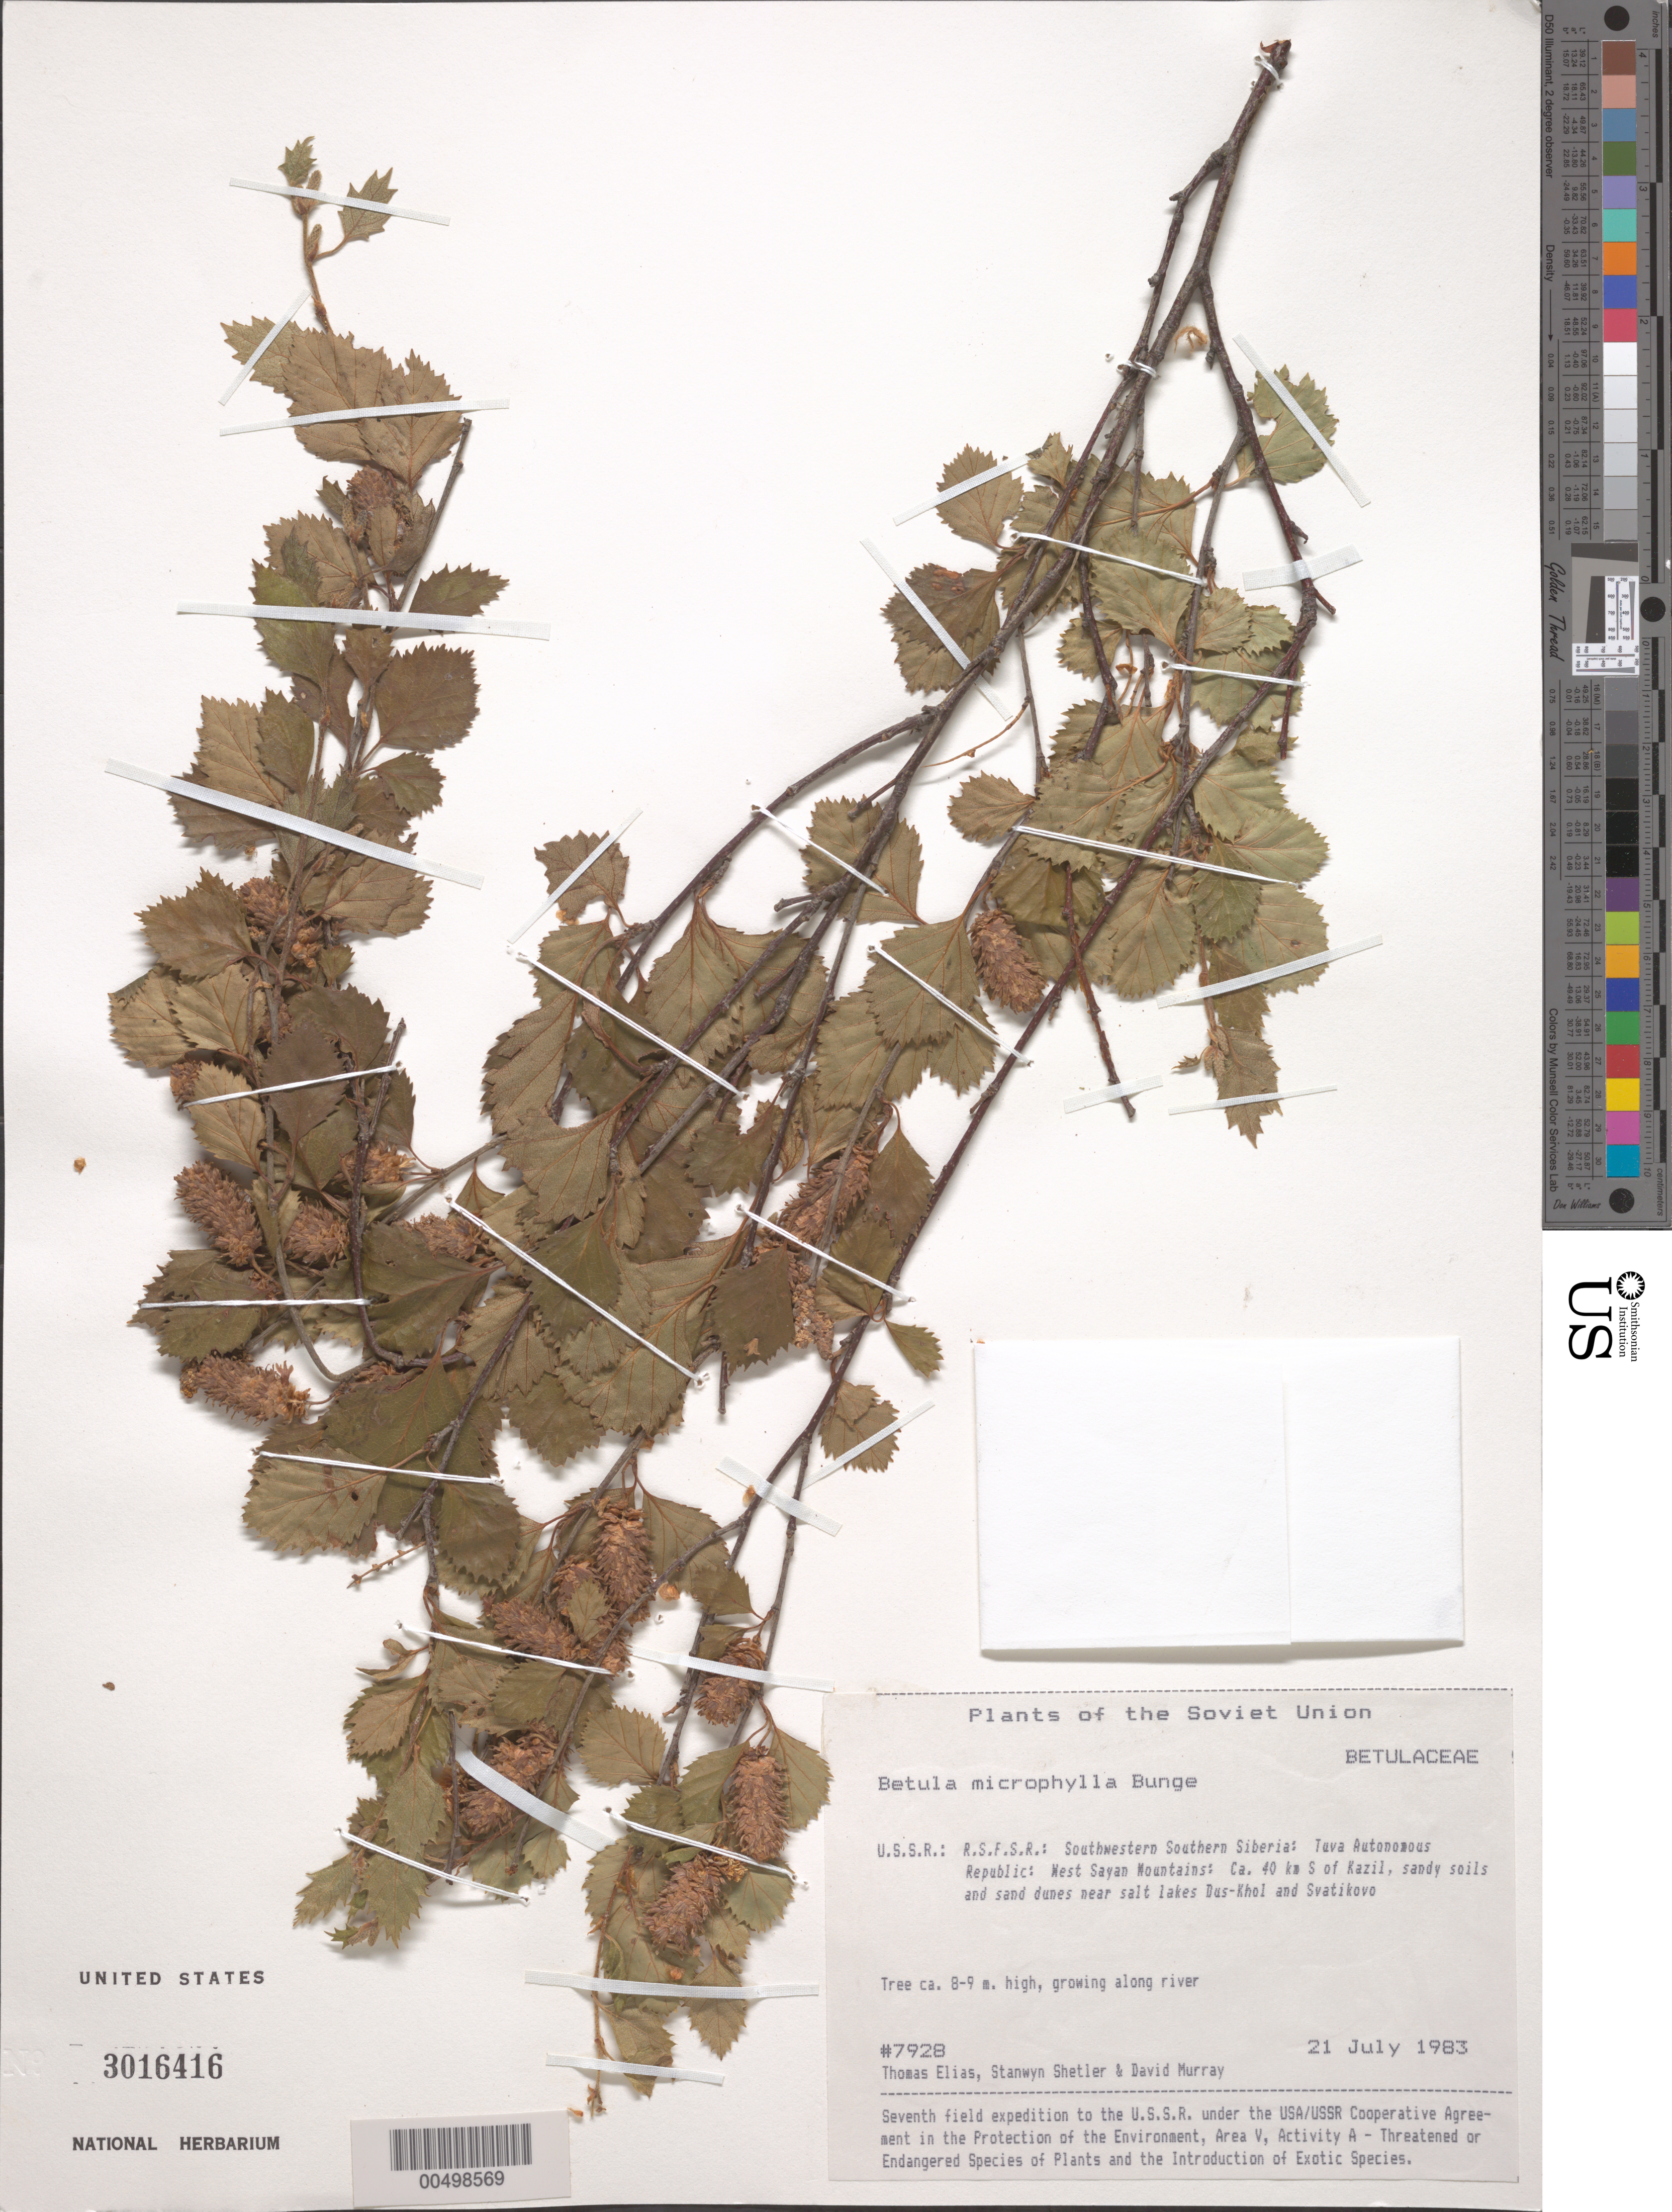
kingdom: Plantae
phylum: Tracheophyta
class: Magnoliopsida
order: Fagales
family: Betulaceae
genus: Betula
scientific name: Betula microphylla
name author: Bunge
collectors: T. Elias, S. Shetler & D. F. Murray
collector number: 7928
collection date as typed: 21 Jul 1983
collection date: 1983-07-21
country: Russian Federation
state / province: Tuva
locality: West Sayan Mountains, ca. 40 km S of Kazil [Kyzyl], near salt lakes Dus-Khol and Svatikovo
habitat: sandy soils and sand dunes; growing along river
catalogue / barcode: US 3016416